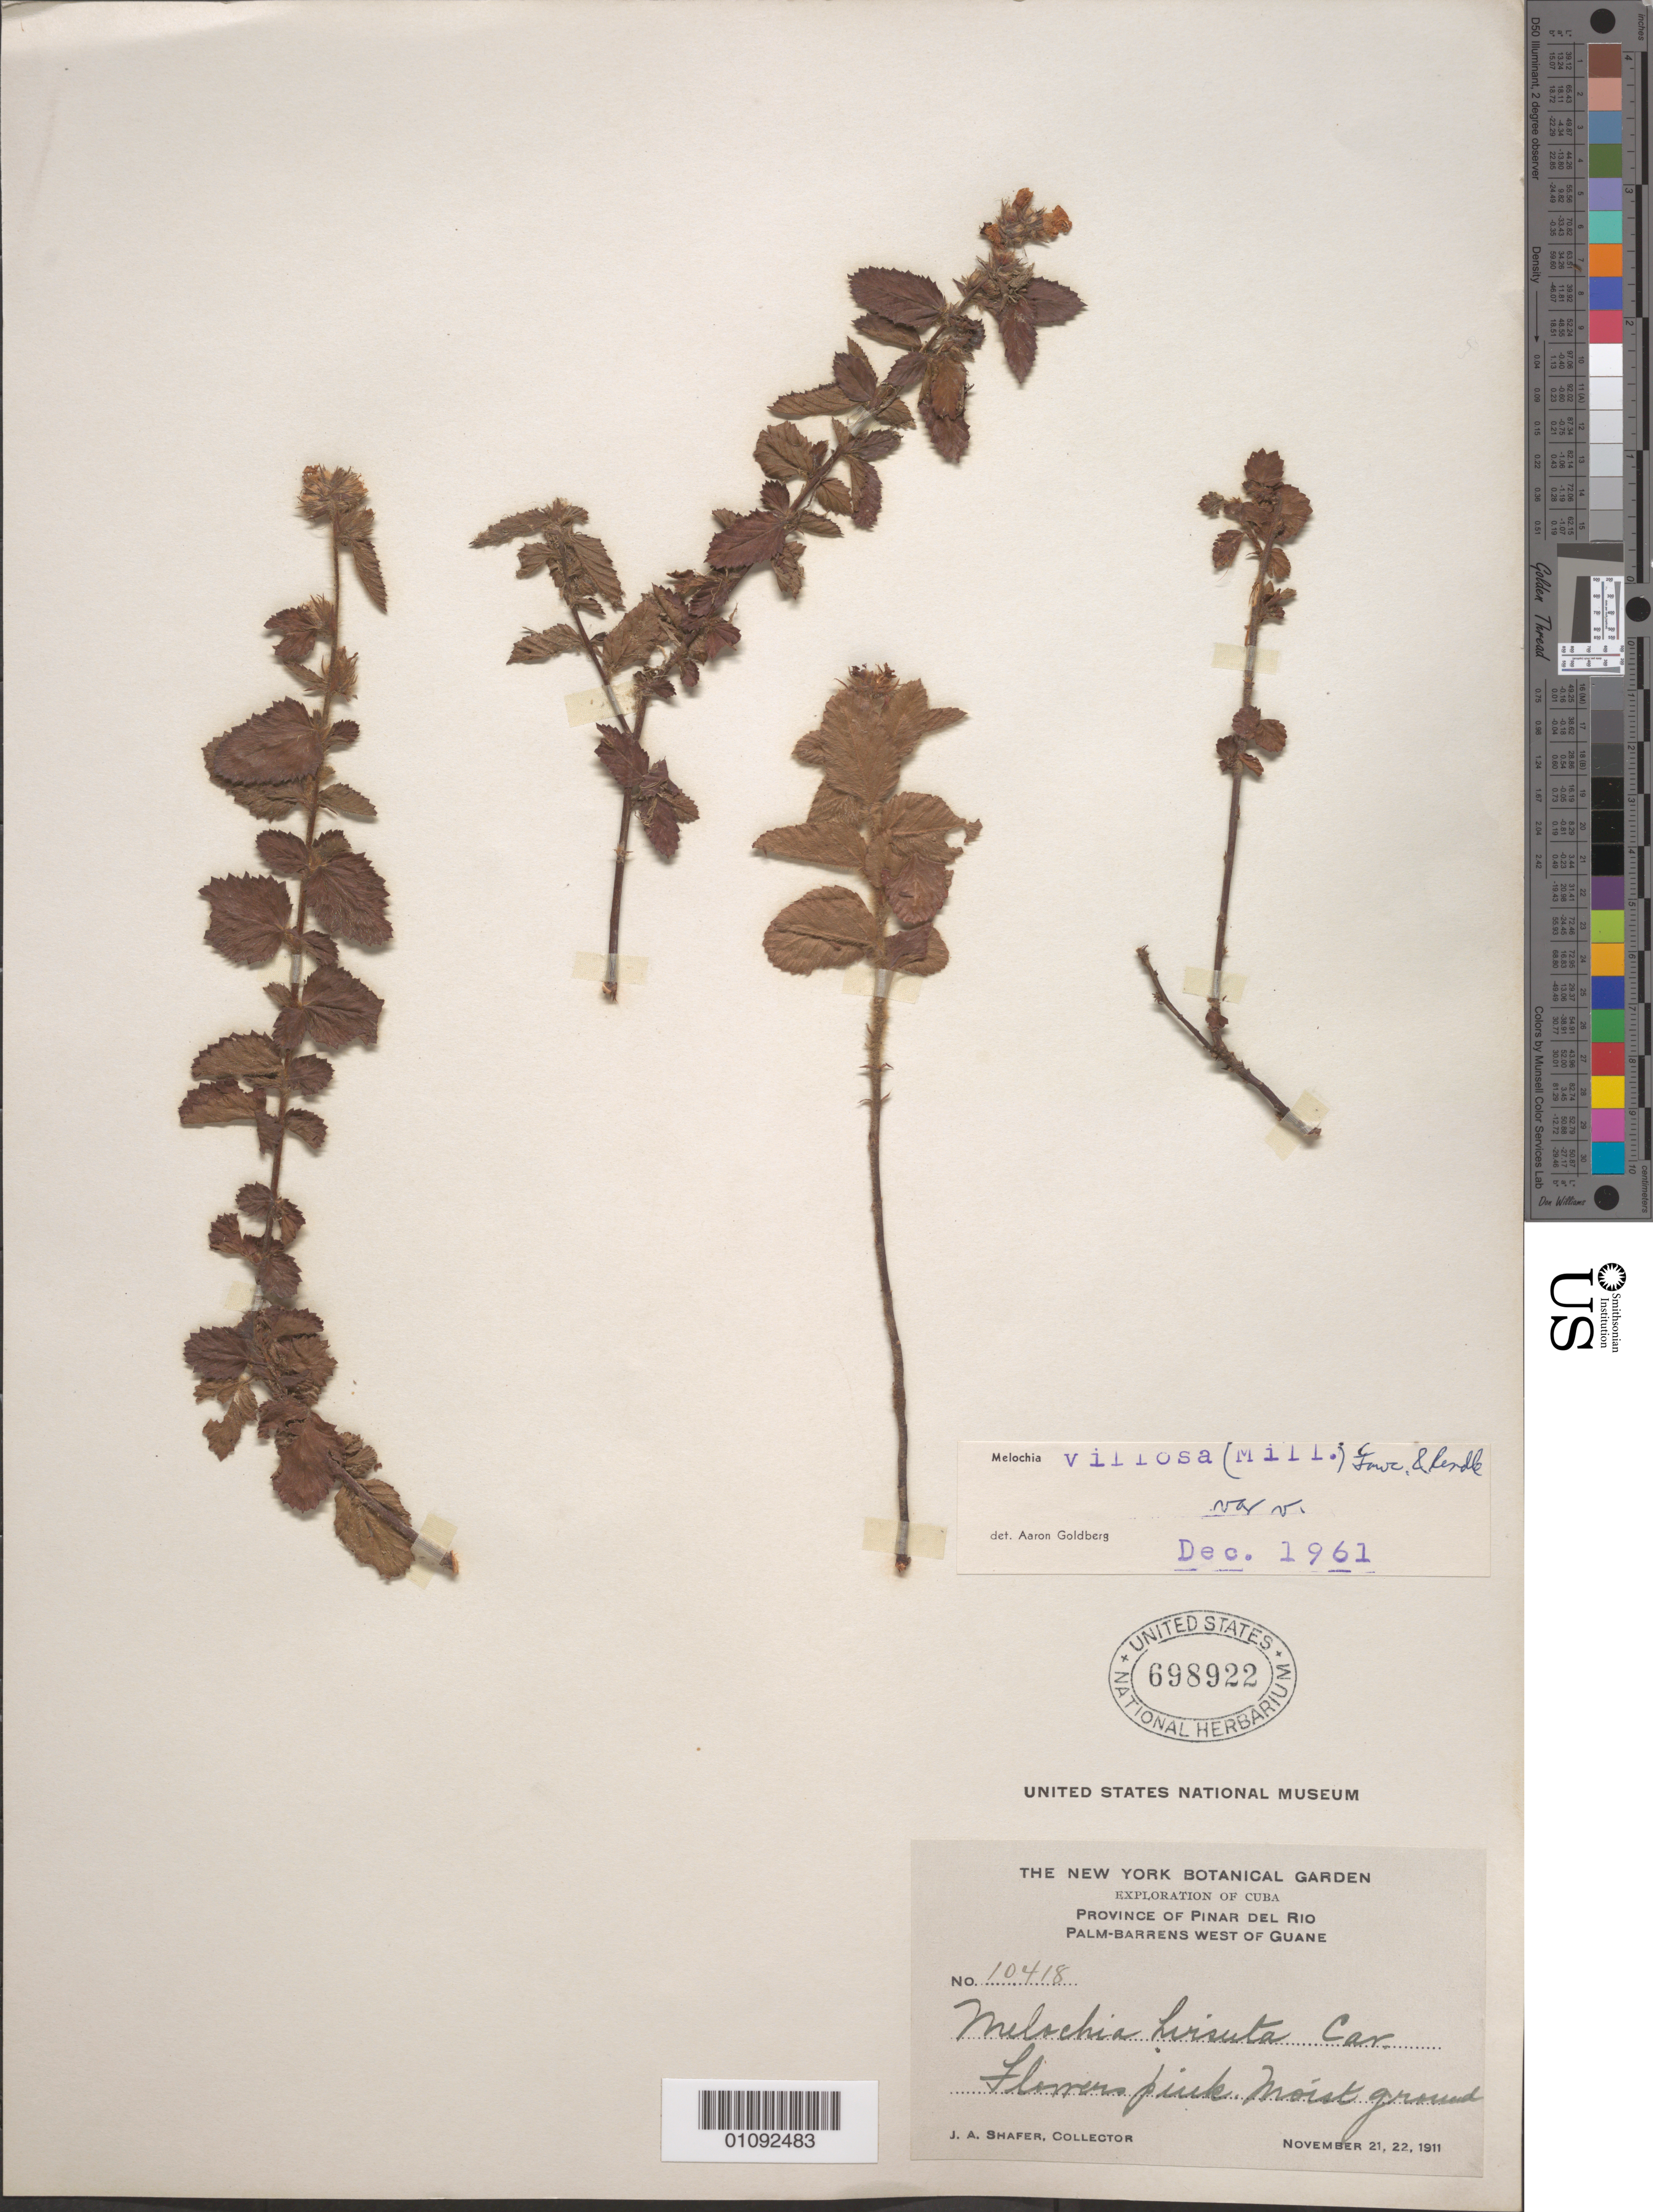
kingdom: Plantae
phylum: Tracheophyta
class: Magnoliopsida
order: Malvales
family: Malvaceae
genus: Melochia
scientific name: Melochia spicata var. spicata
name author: (L.) Fryxell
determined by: Dorr, L. J., (BOT), Smithsonian Institution - National Museum of Natural History (UNITED STATES)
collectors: J. A. Shafer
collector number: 10418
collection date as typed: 21 Nov 1911 and 22 Nov 1911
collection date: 1911-11-21,1911-11-22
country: Cuba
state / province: Pinar del Rio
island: Cuba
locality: Palm-Barrens W of Guane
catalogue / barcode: US 698922